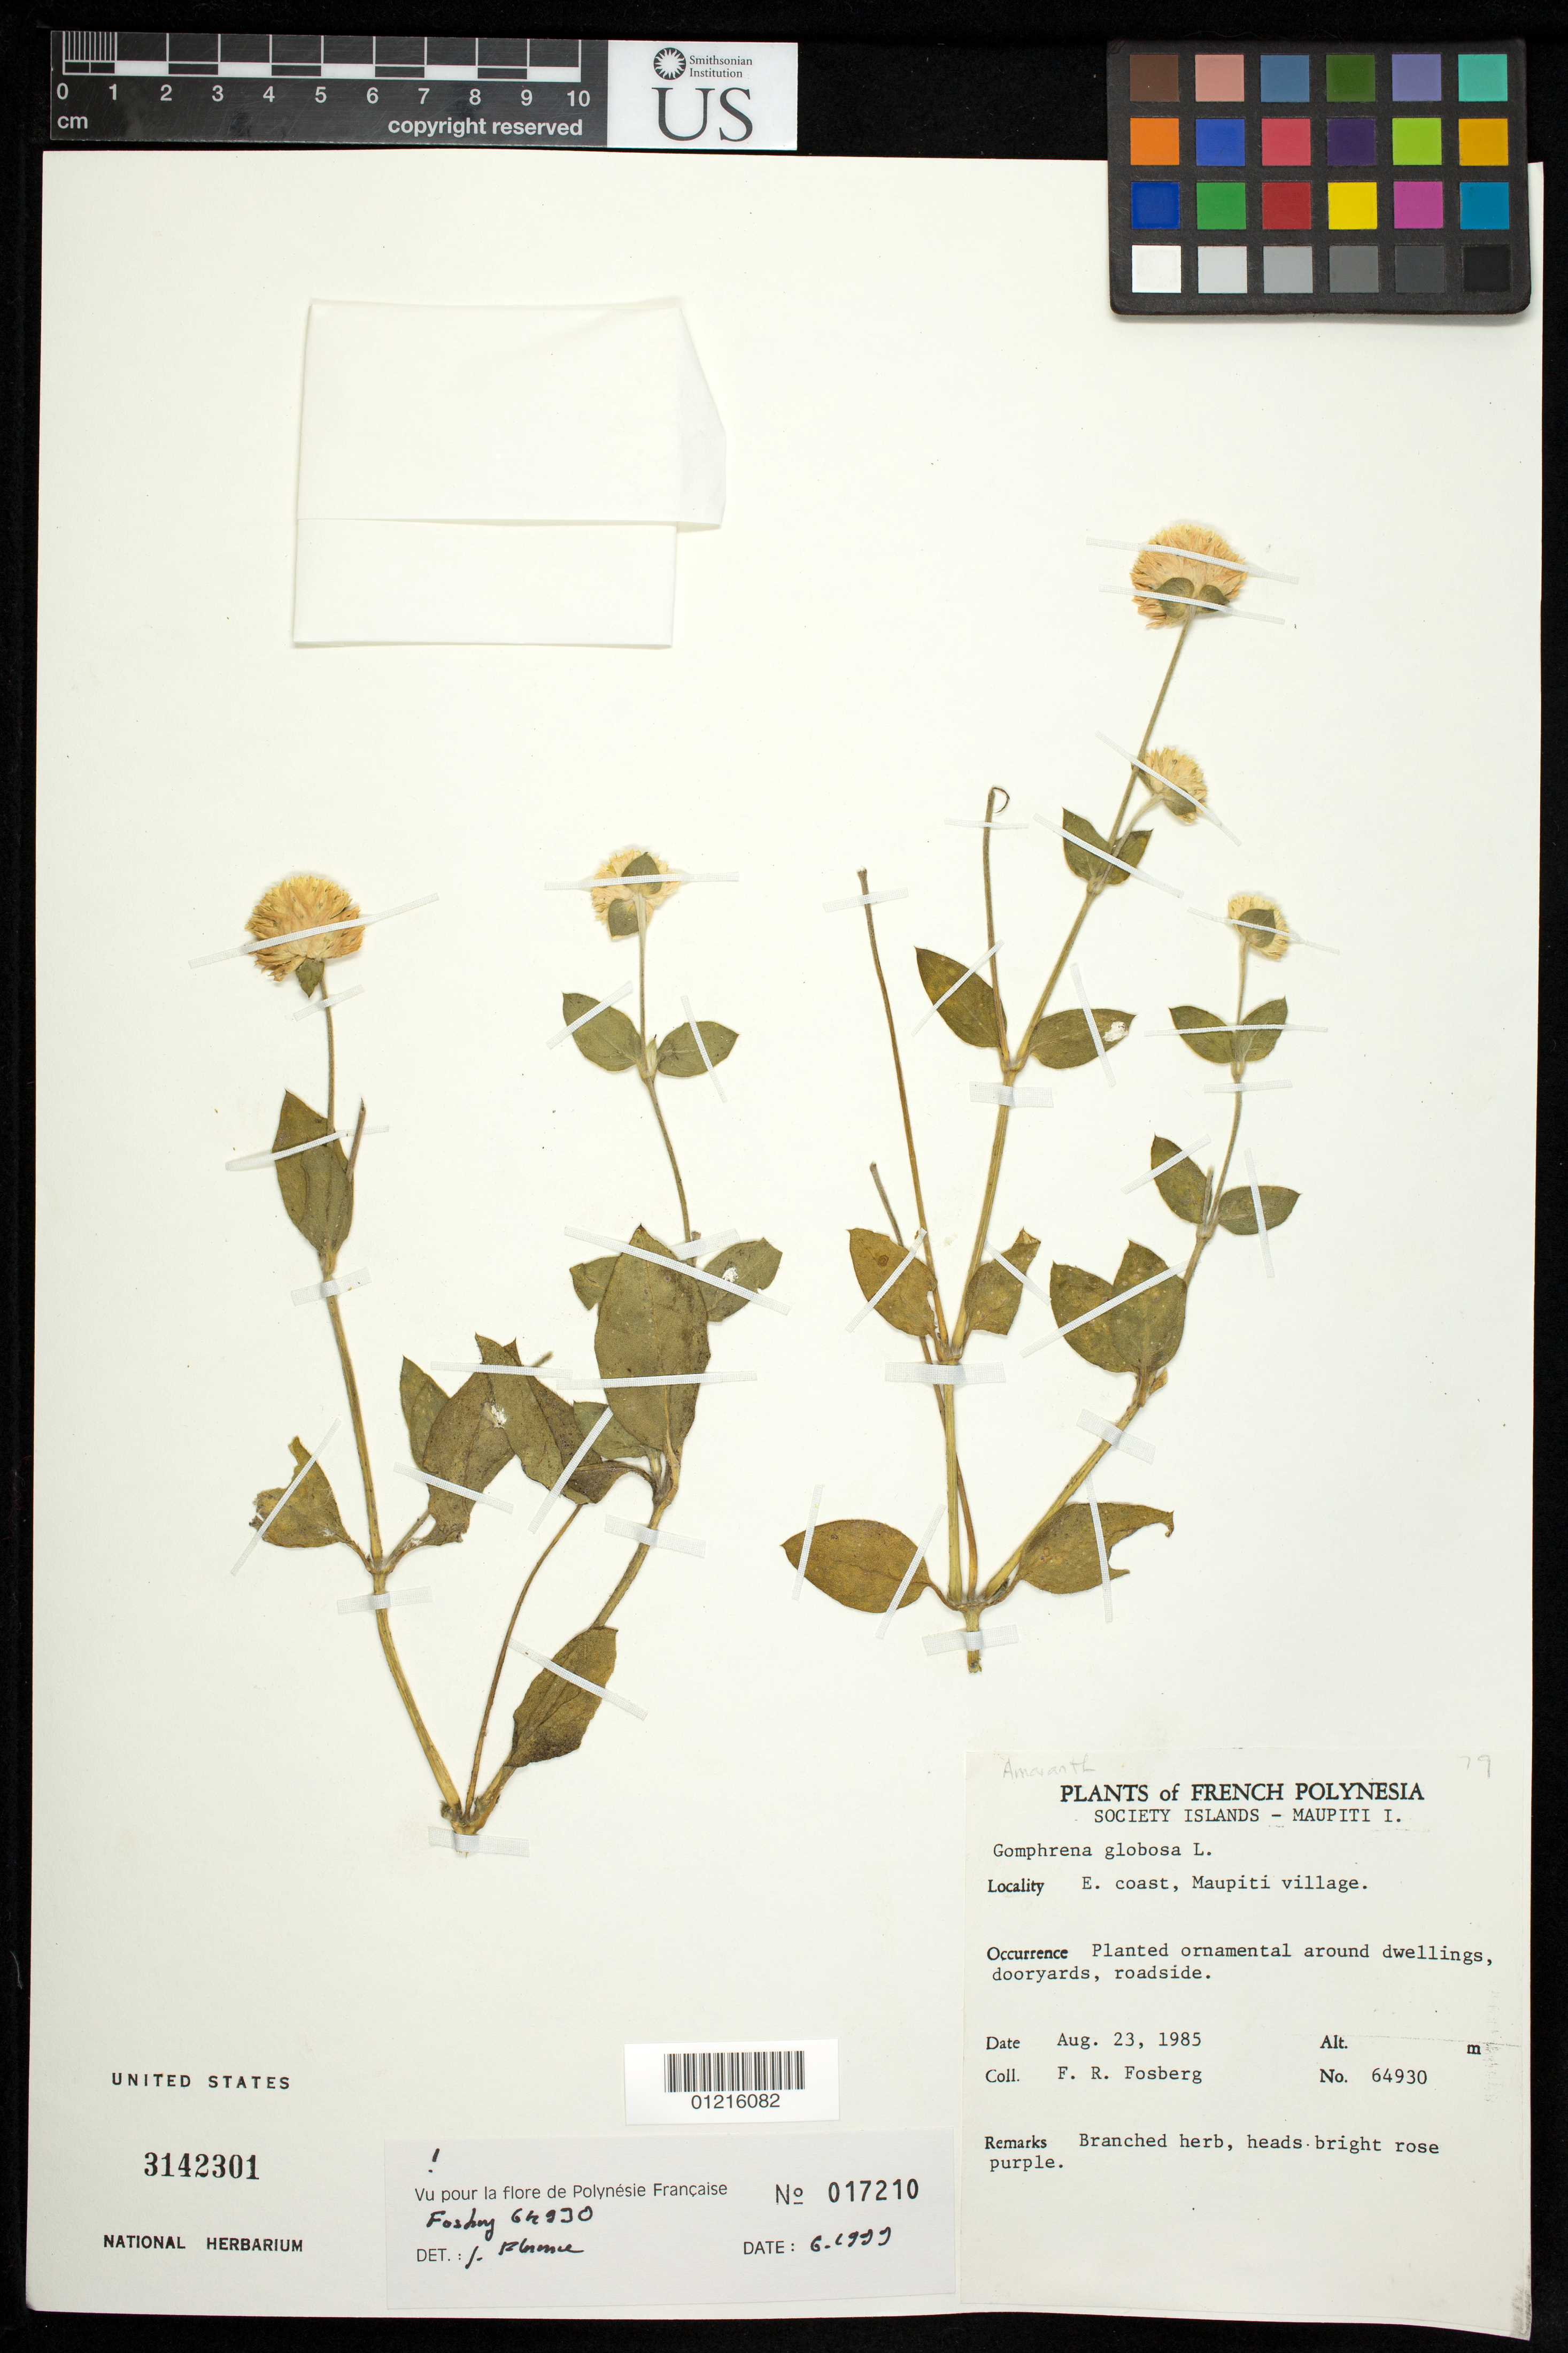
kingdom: Plantae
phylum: Tracheophyta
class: Magnoliopsida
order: Caryophyllales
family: Amaranthaceae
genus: Gomphrena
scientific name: Gomphrena globosa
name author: L.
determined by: Florence, J.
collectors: F. R. Fosberg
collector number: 64930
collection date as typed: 23 Aug 1985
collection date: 1985-08-23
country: French Polynesia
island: Maupiti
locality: E. Coast, Maupiti Village.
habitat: Around dwellings, dooryards, roadside.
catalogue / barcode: US 3142301